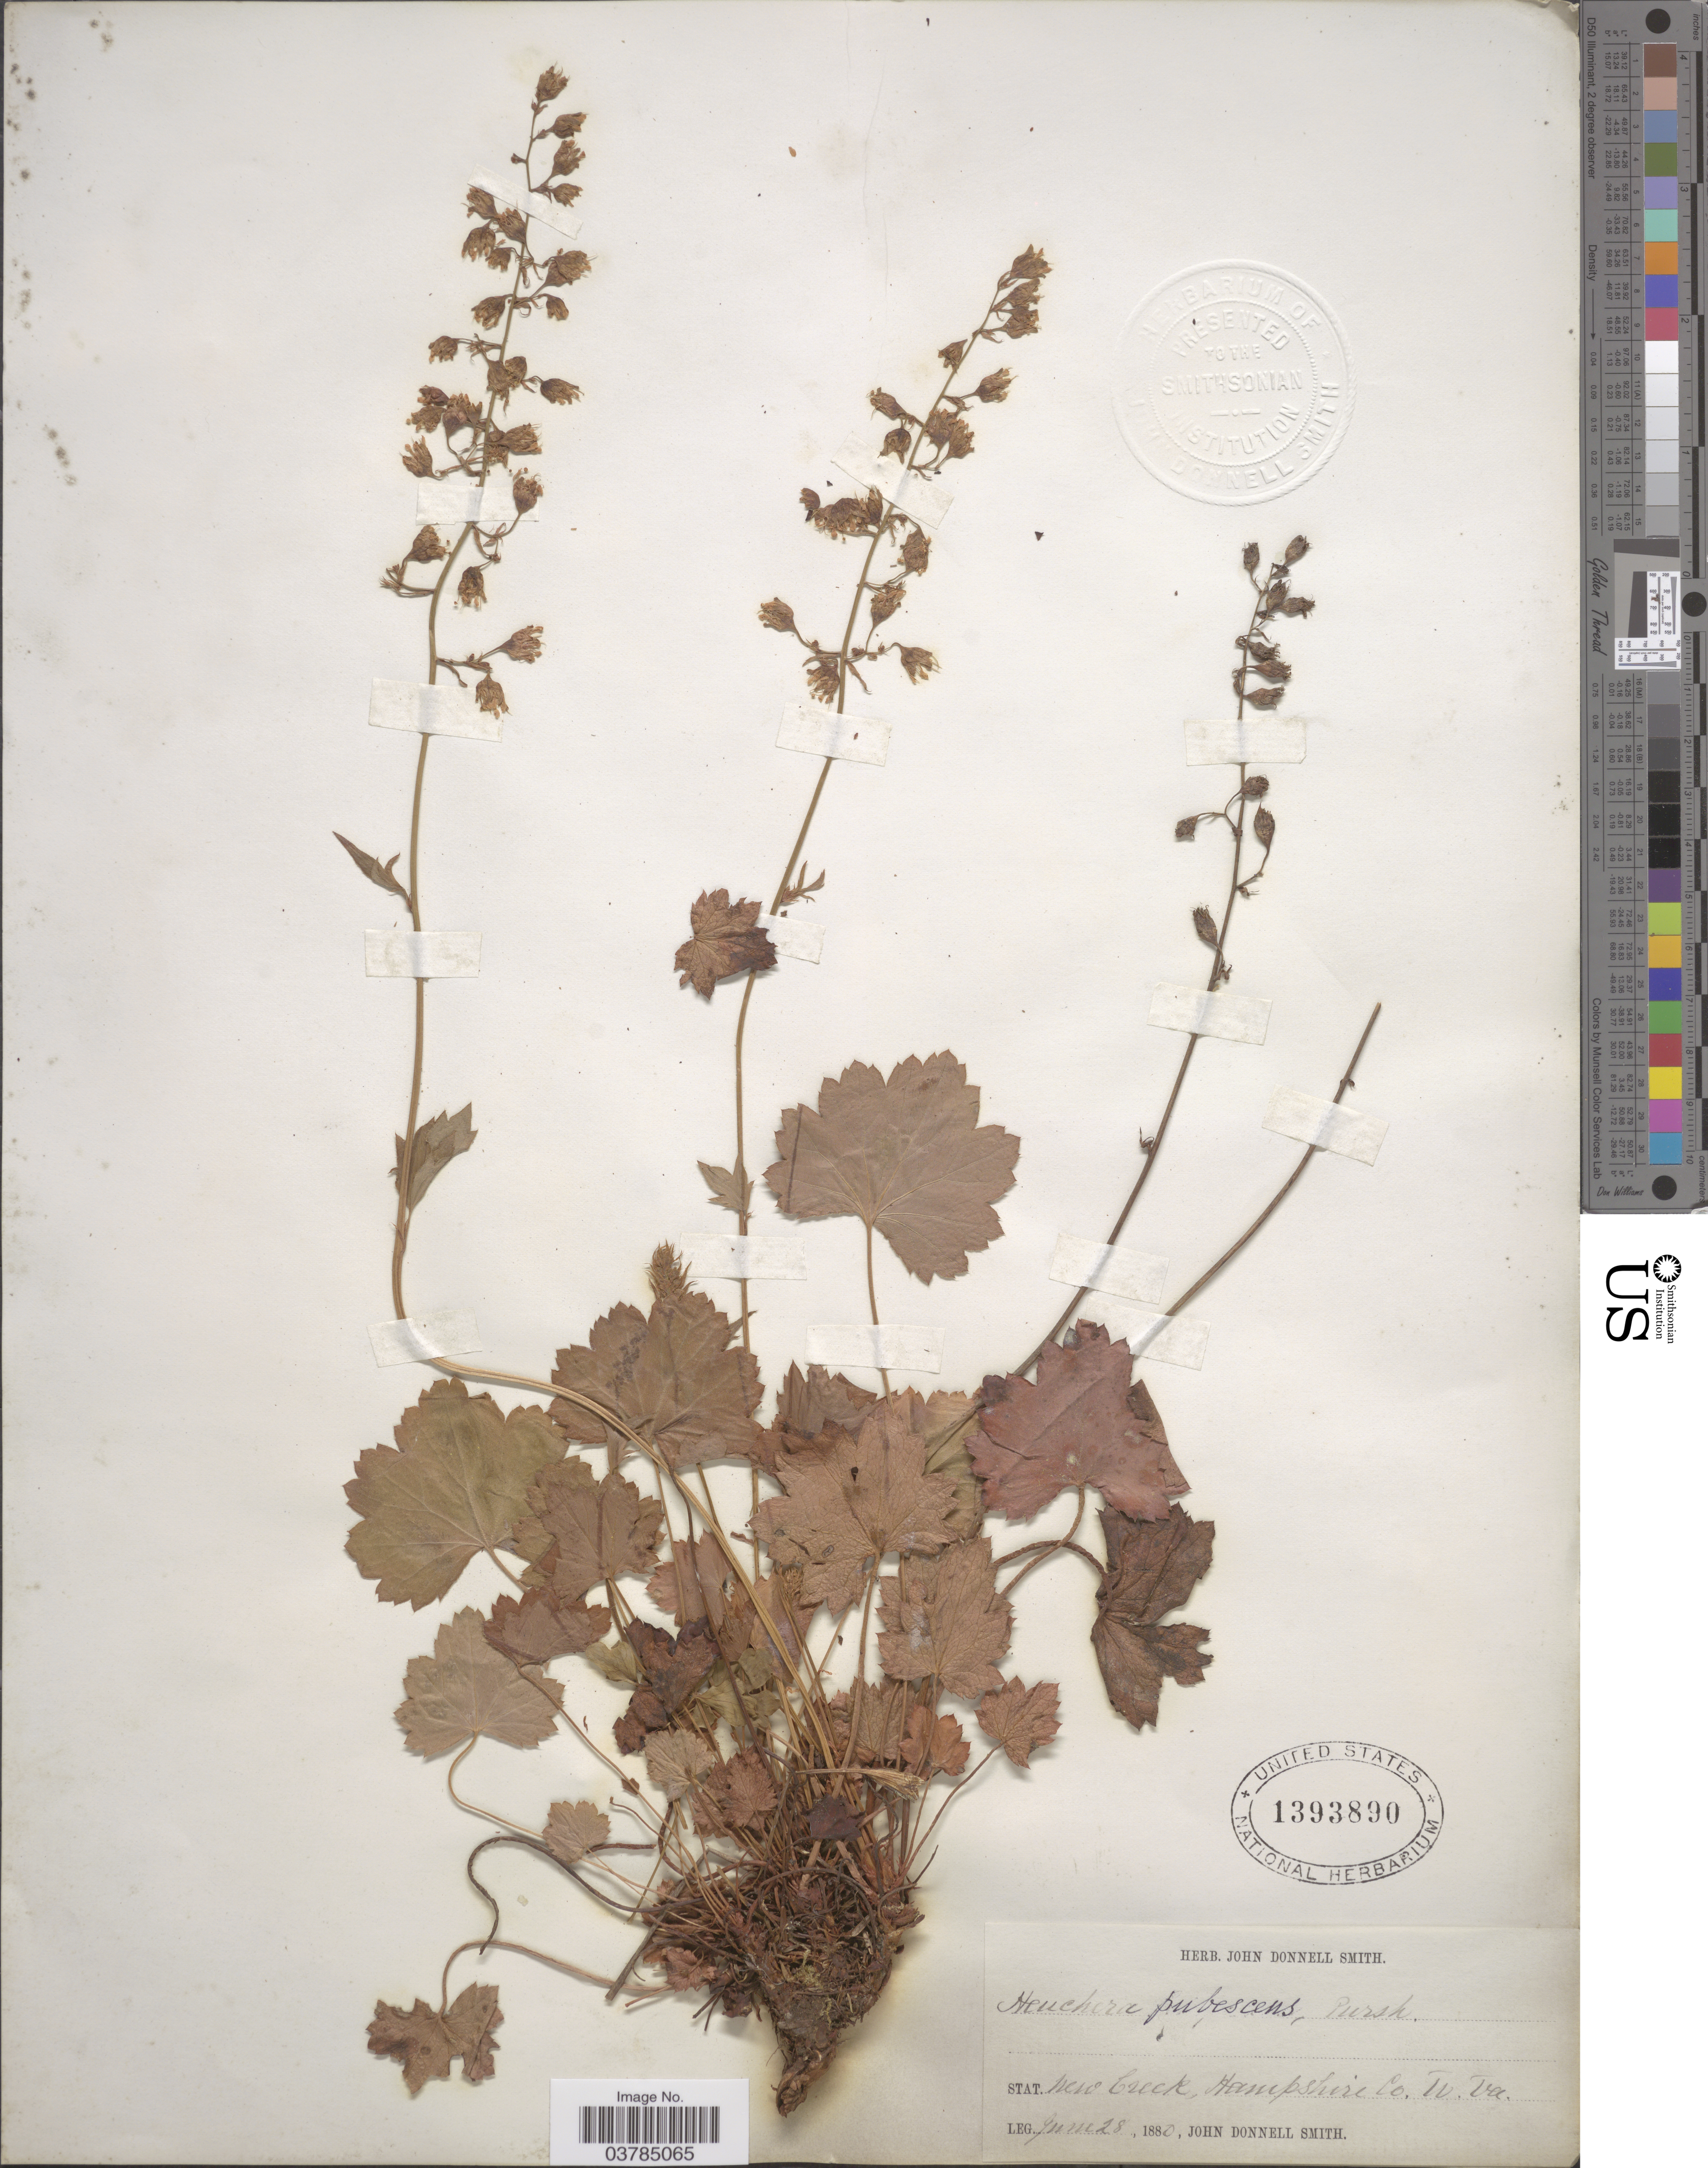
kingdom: Plantae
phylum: Tracheophyta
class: Magnoliopsida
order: Saxifragales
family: Saxifragaceae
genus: Heuchera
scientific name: Heuchera pubescens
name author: Pursh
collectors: J. Donnell Smith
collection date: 1880-06-23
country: United States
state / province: West Virginia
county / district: Hampshire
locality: Stat. New Creek, Hampshire Co.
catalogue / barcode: US 1393890